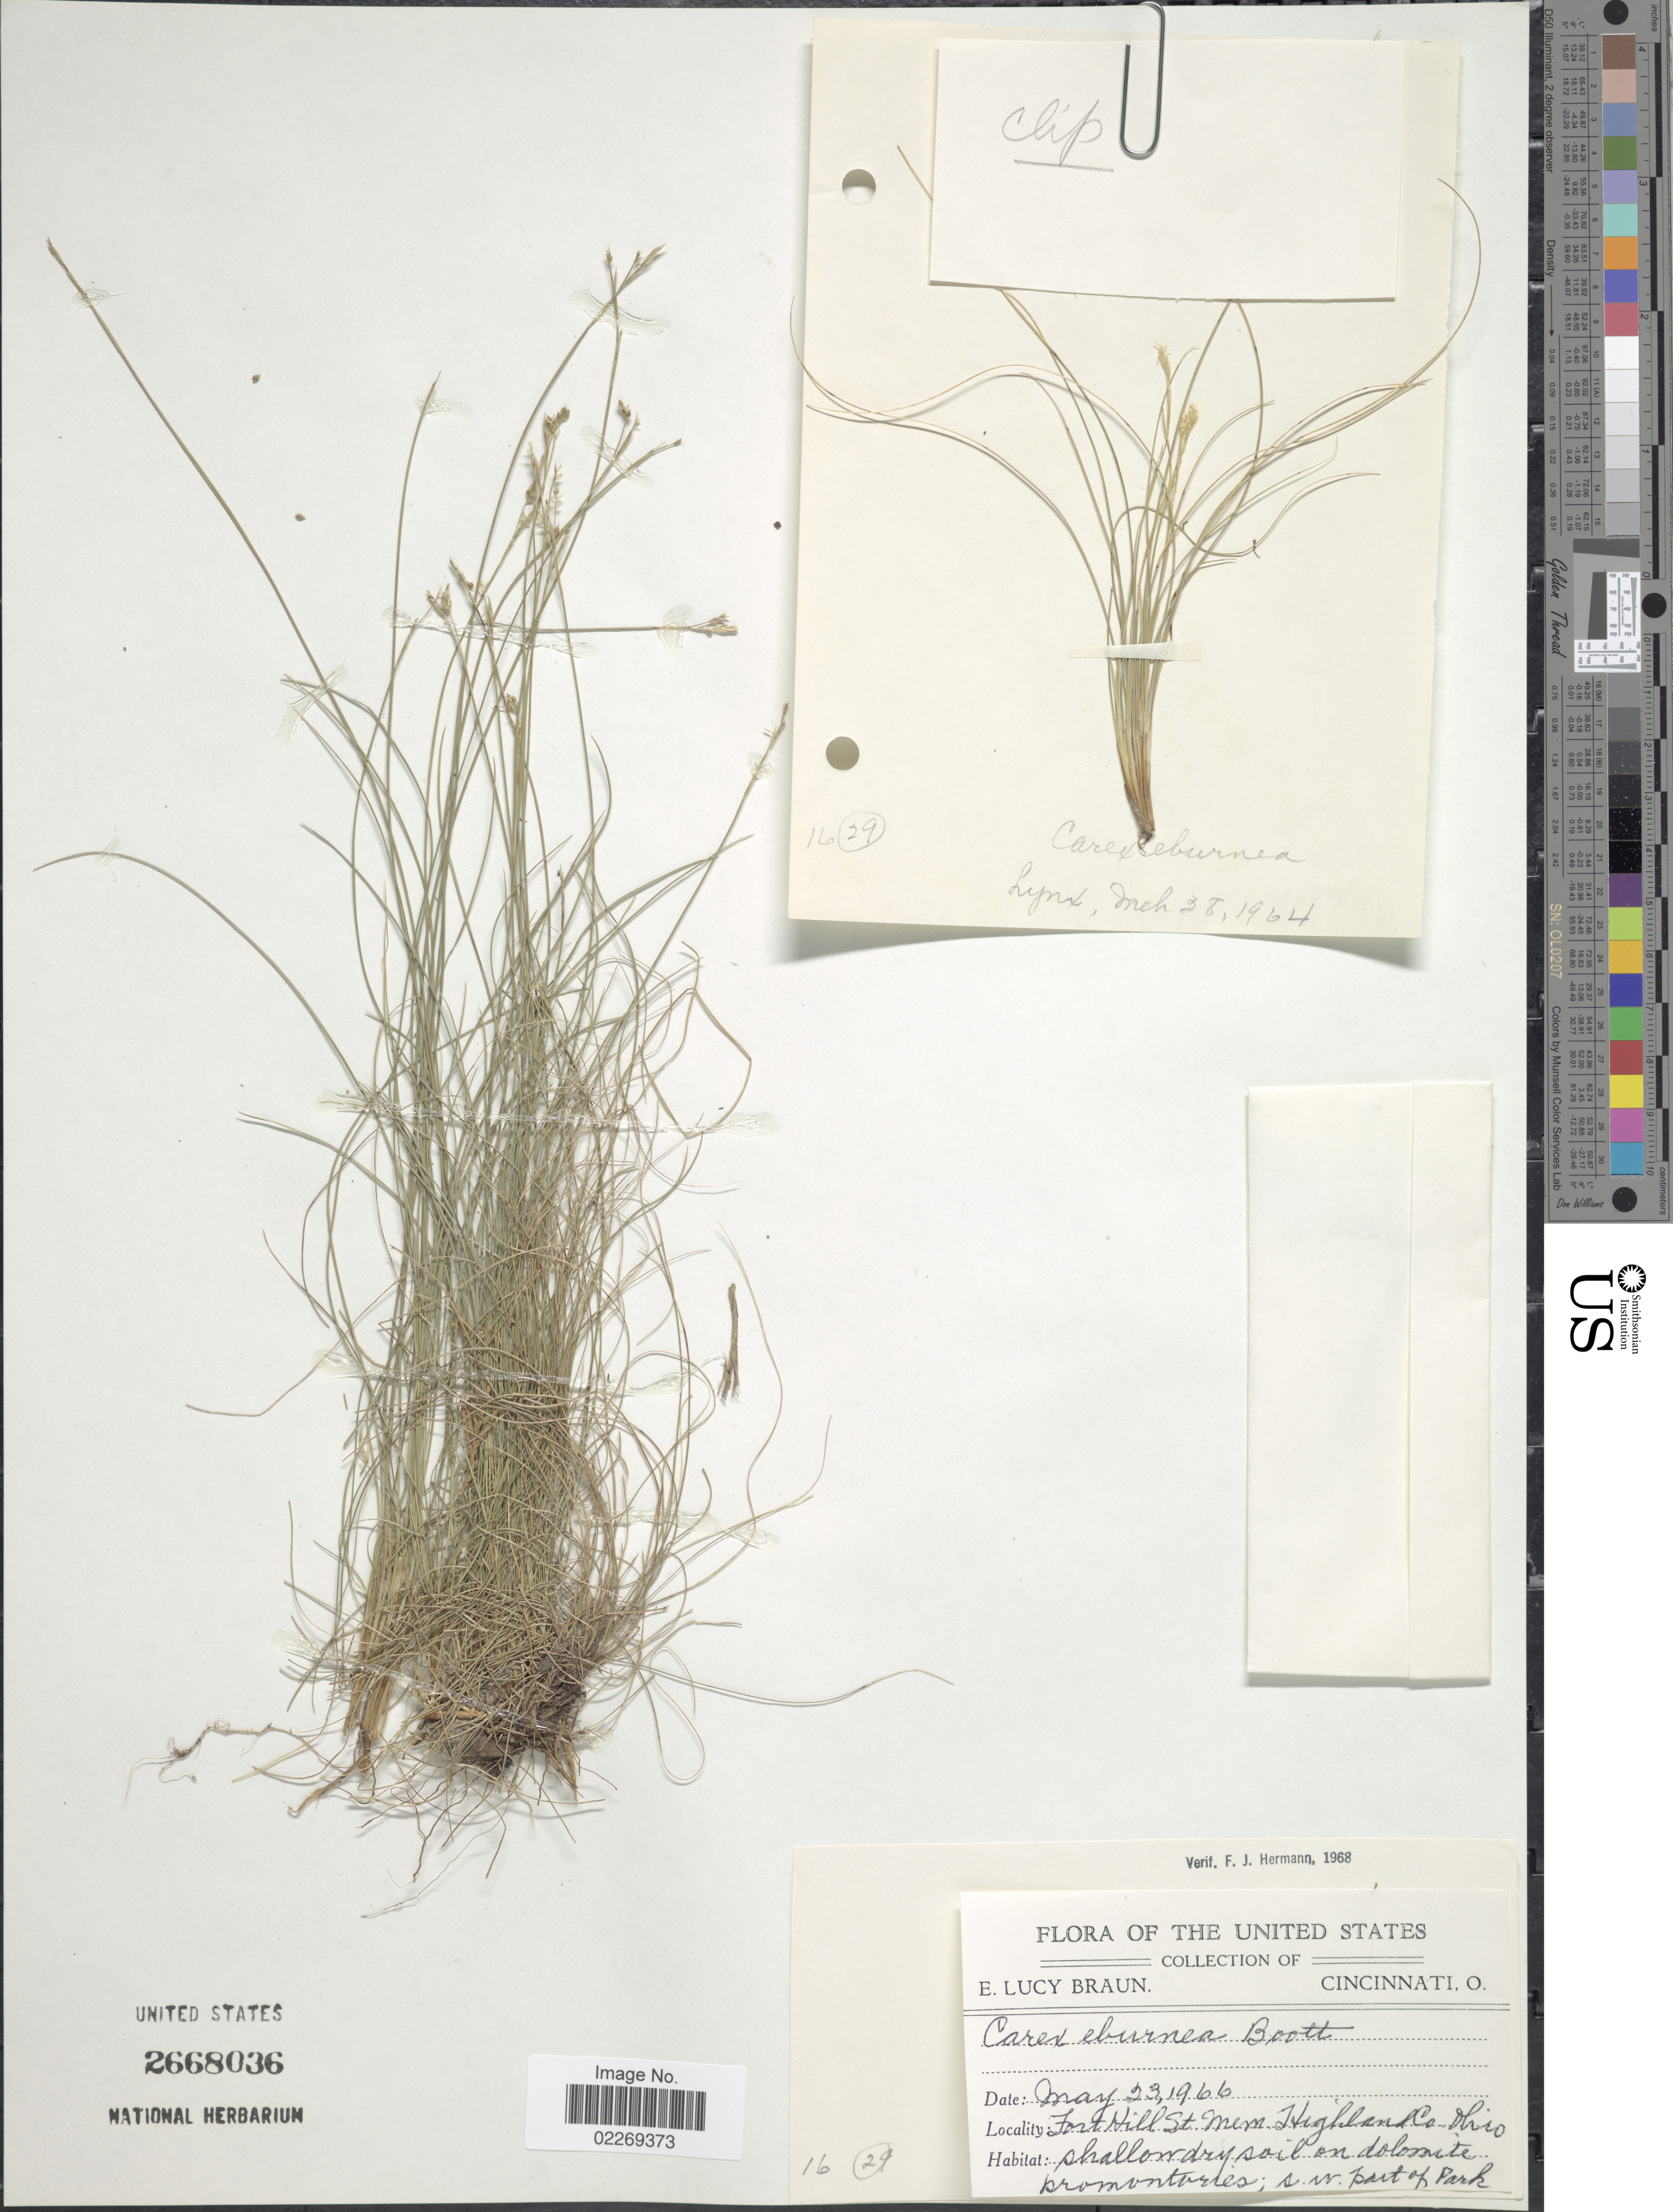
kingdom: Plantae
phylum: Tracheophyta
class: Liliopsida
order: Poales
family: Cyperaceae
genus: Carex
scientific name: Carex ebenea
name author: Rydb.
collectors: E. L. Braun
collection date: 1966-05-23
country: United States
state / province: Ohio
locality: Fort Hill St. Mem. Highland Co.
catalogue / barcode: US 2668036